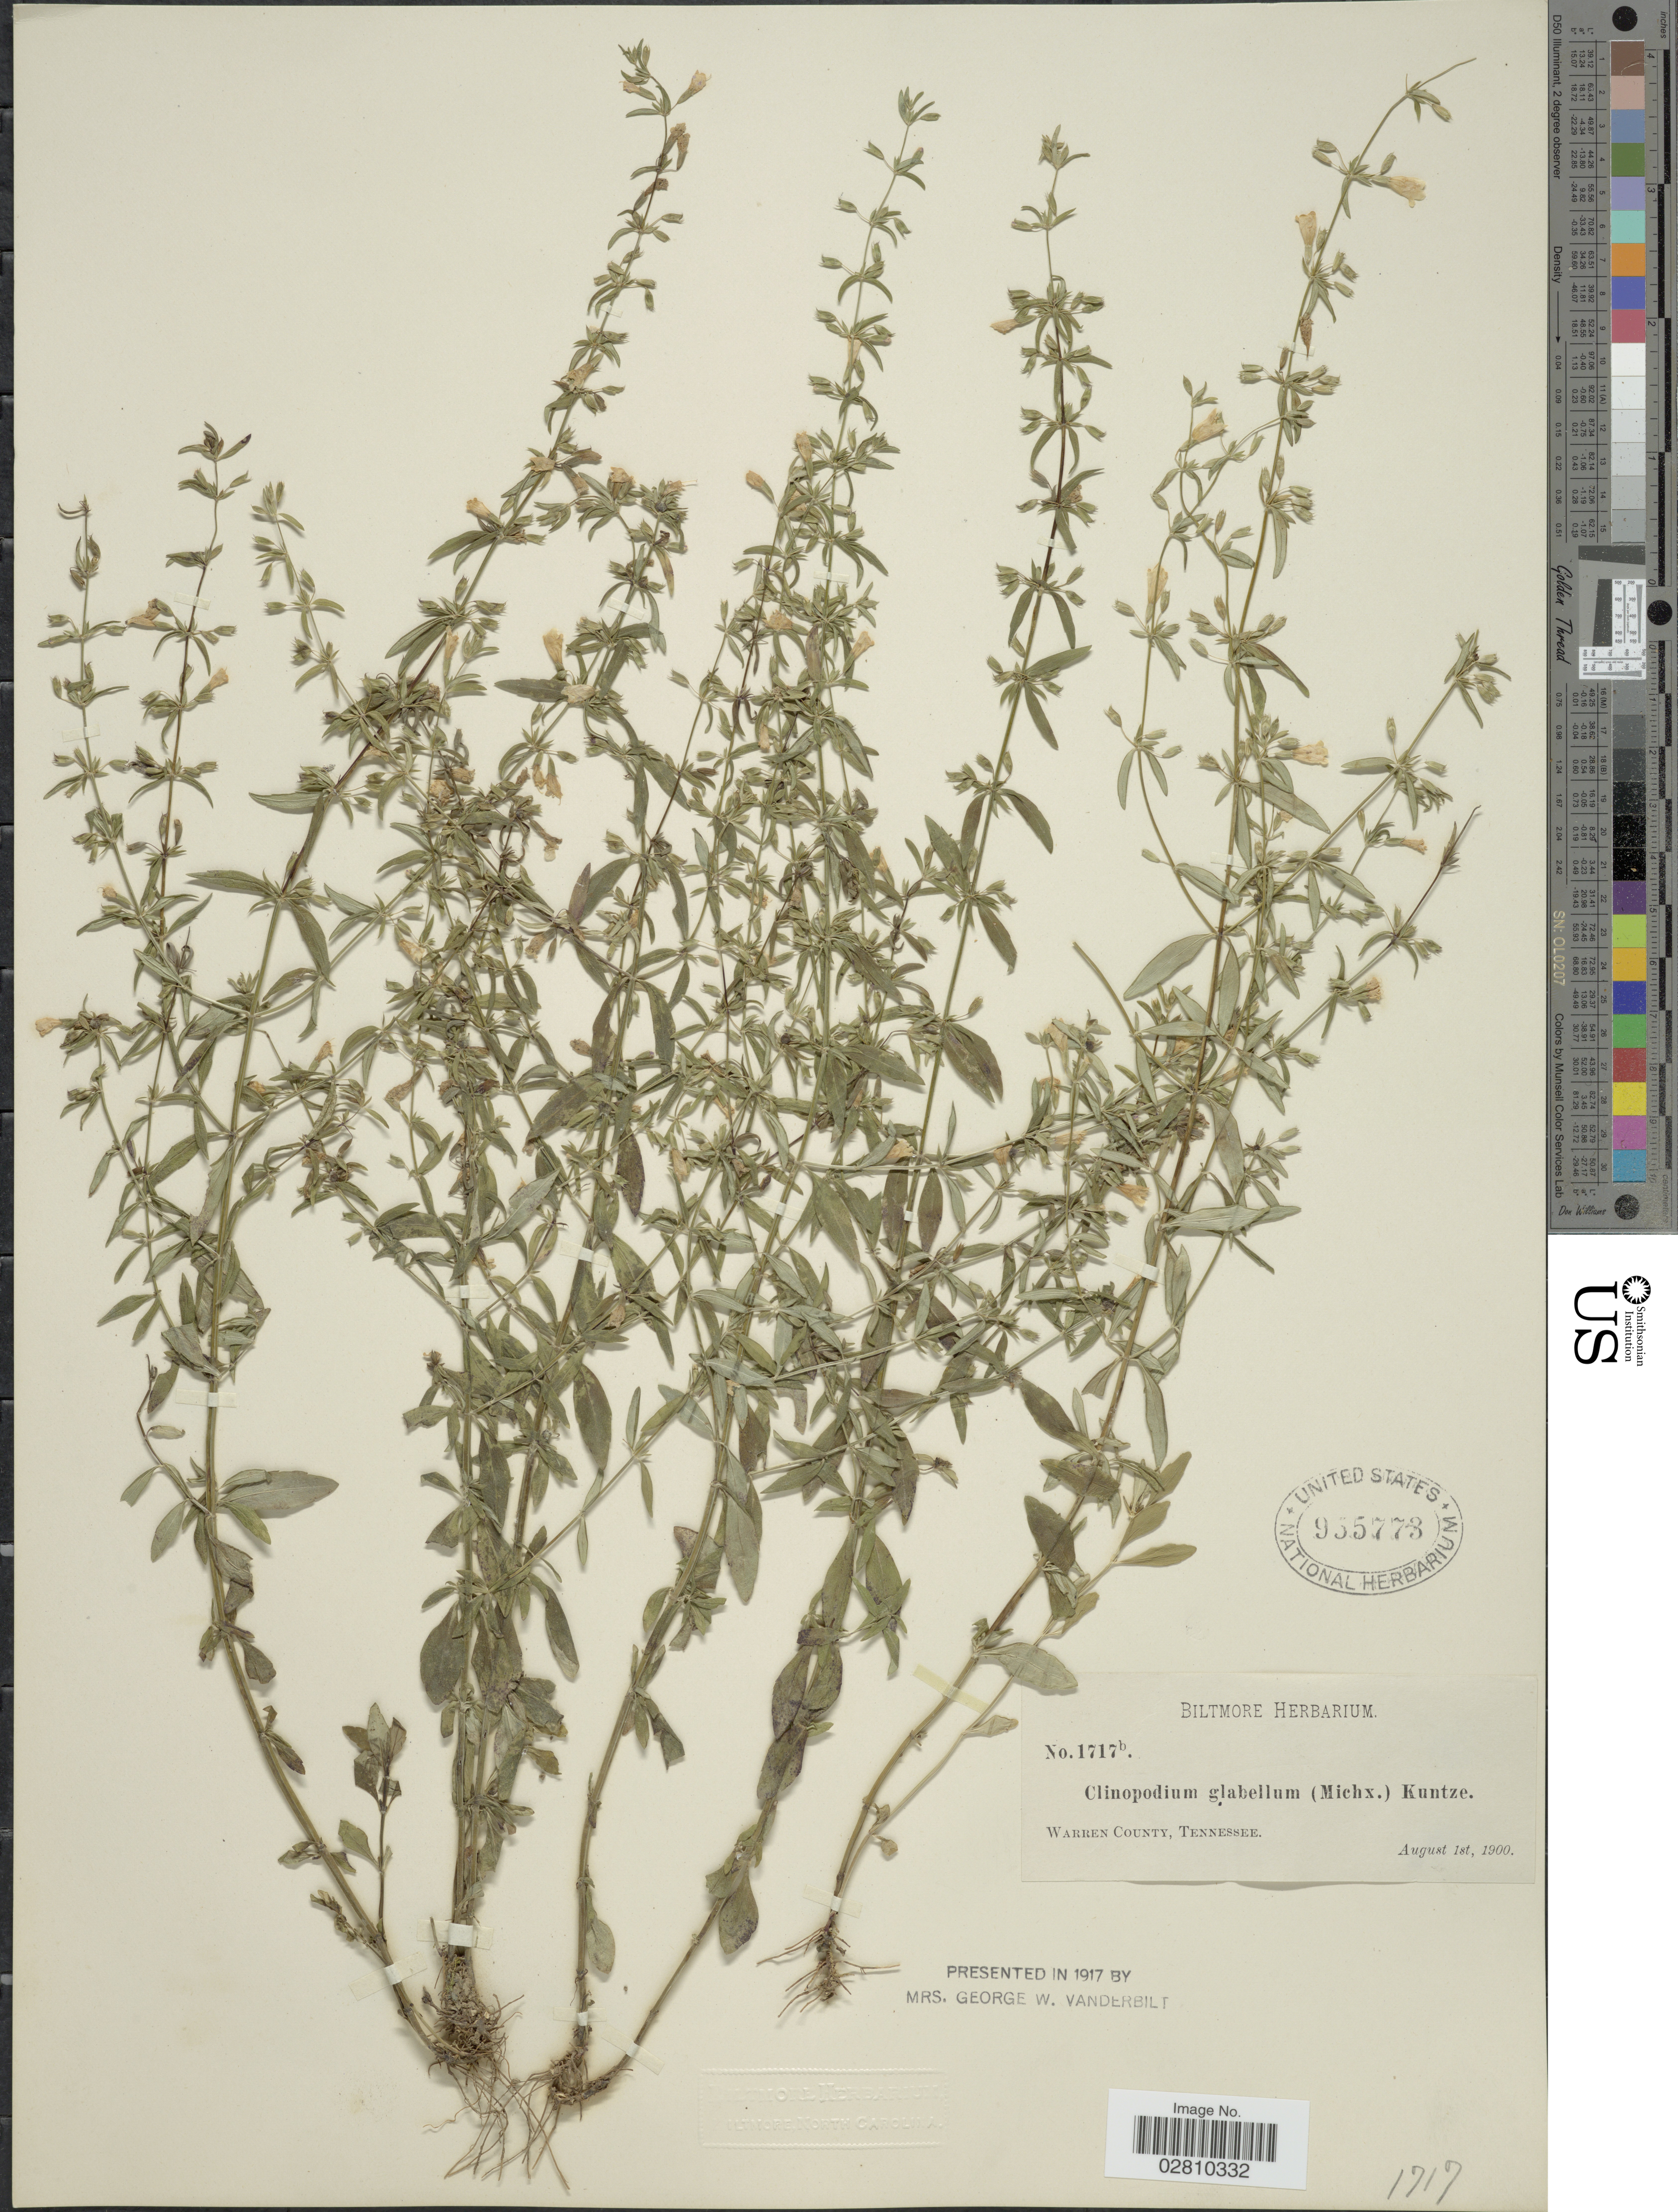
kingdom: Plantae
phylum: Tracheophyta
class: Magnoliopsida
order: Lamiales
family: Lamiaceae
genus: Clinopodium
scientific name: Clinopodium glabellum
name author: (Michx.) Kuntze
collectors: ex herb. Biltmore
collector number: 1717b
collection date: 1900-08-01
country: United States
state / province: Tennessee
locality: Warren County.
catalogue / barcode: US 955773